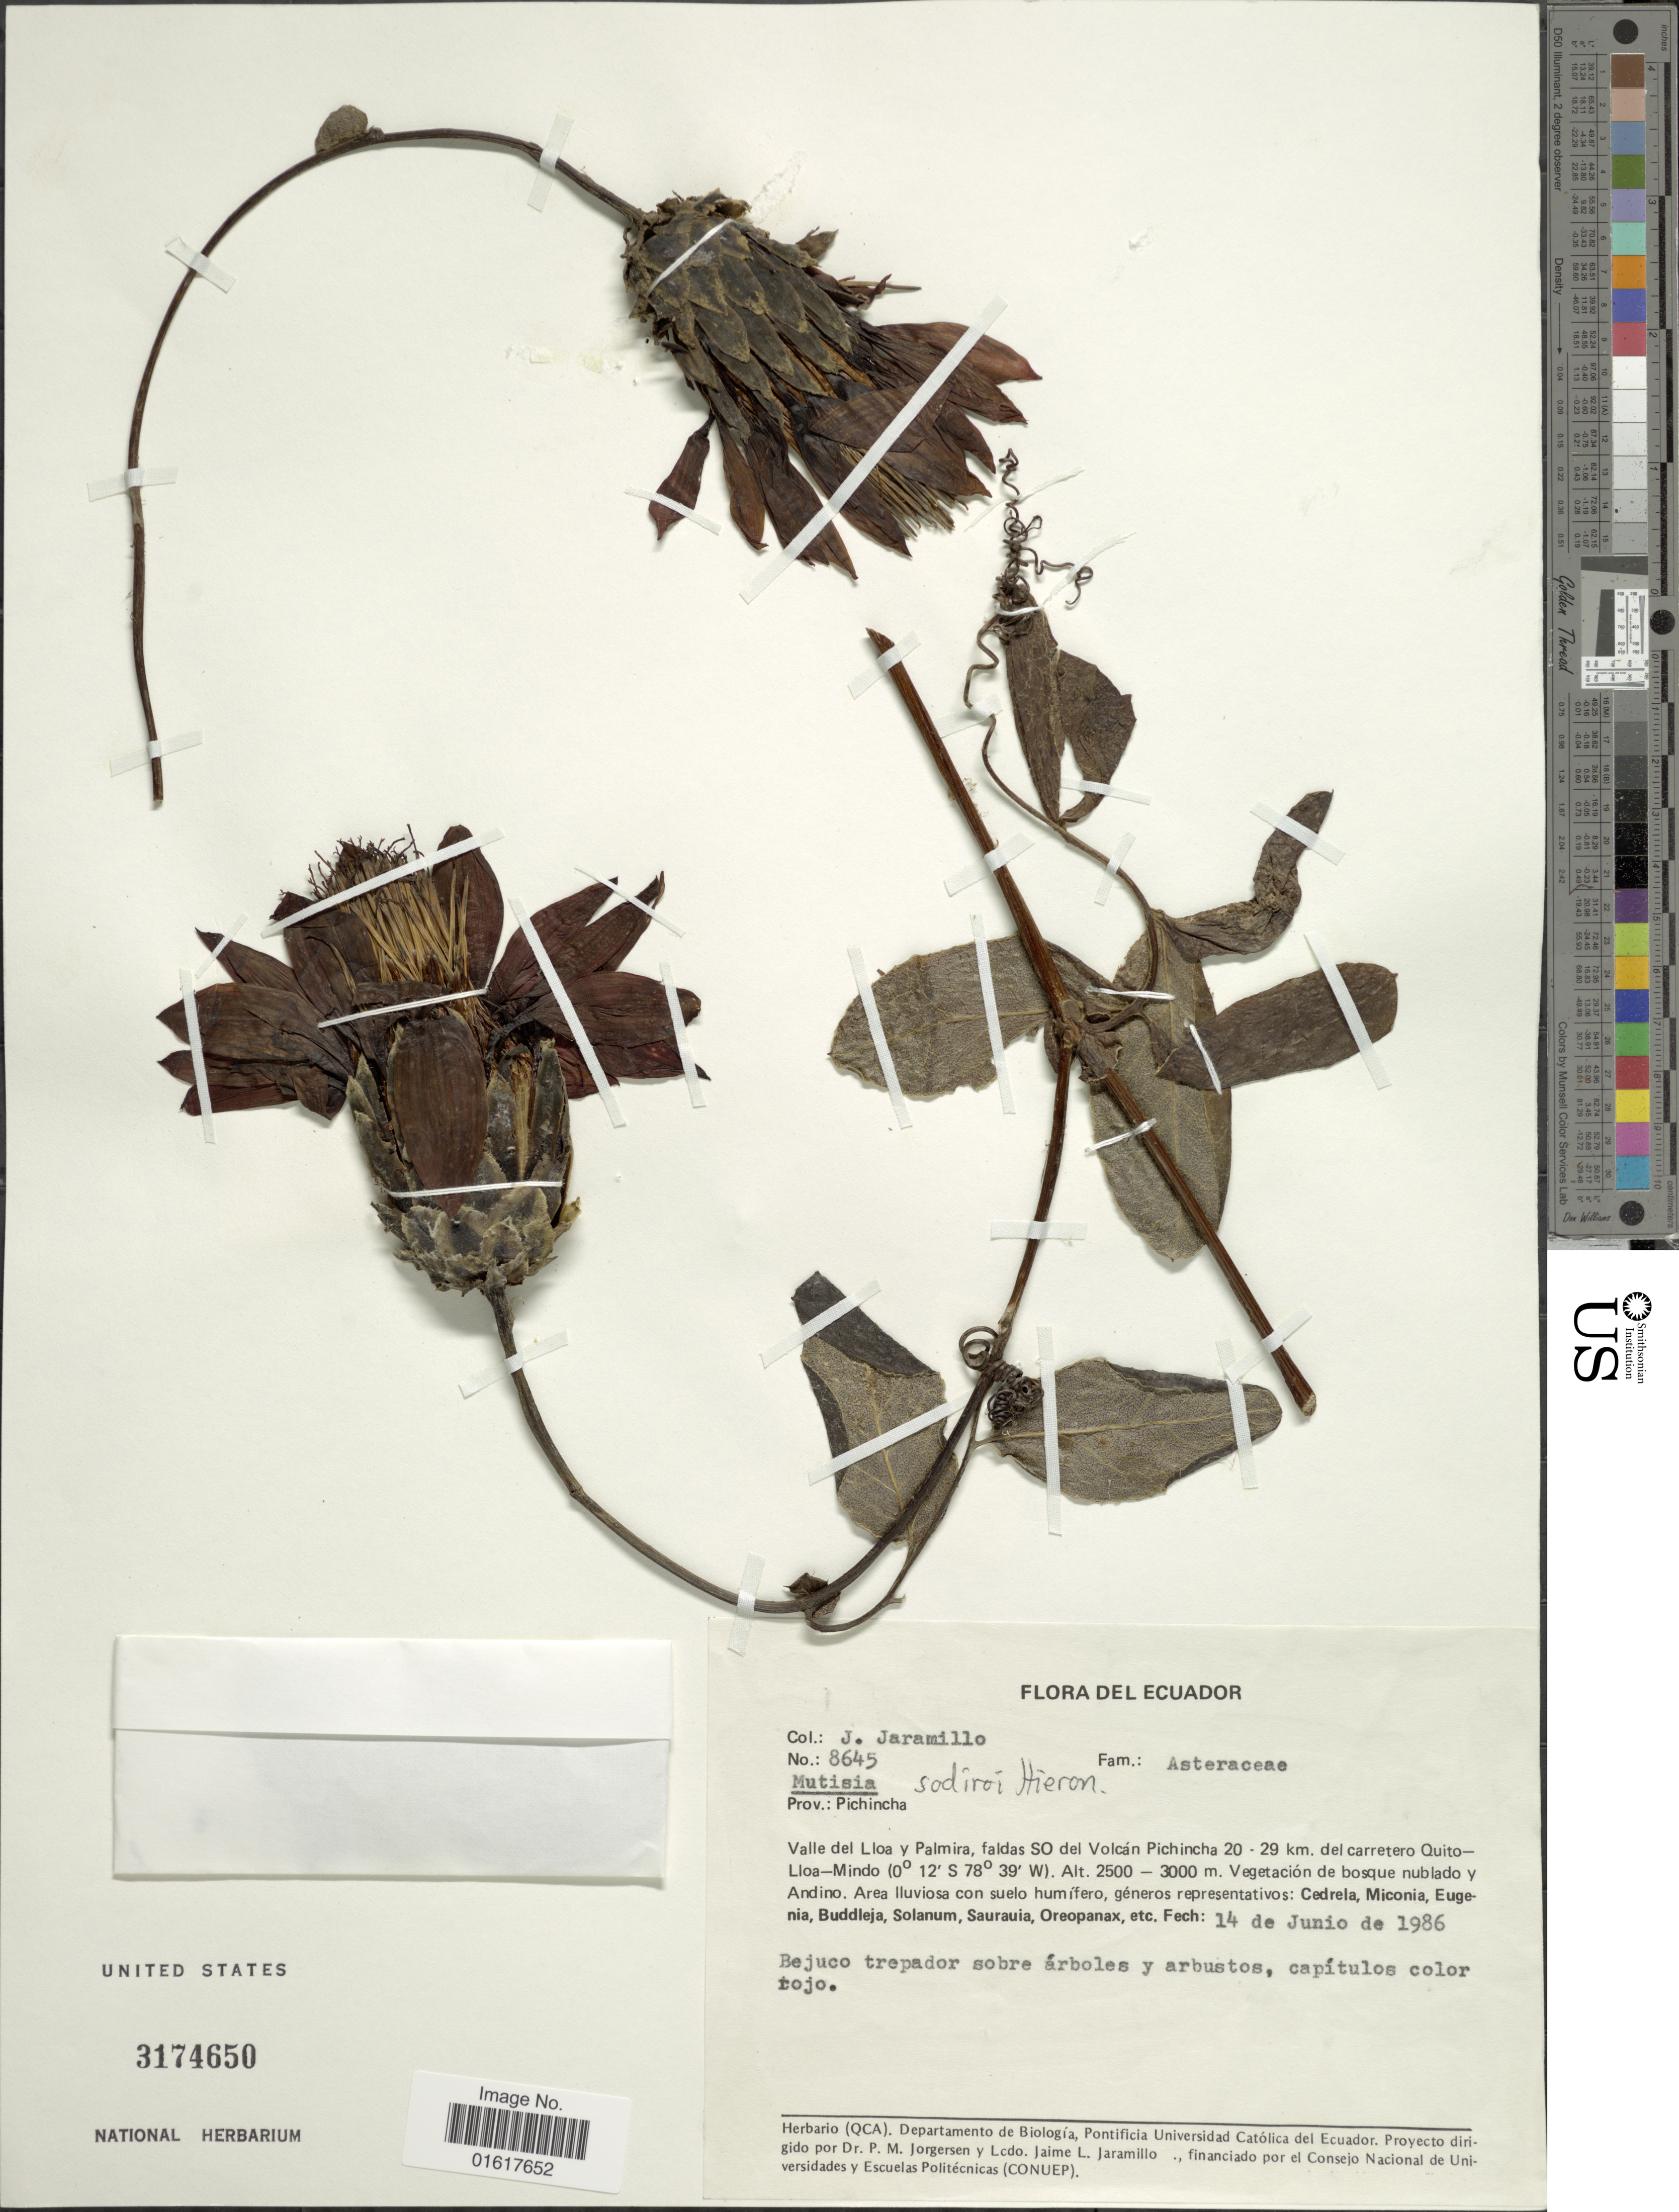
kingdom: Plantae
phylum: Tracheophyta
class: Magnoliopsida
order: Asterales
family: Asteraceae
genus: Mutisia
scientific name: Mutisia sodiroi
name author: Hieron.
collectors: J. Jaramillo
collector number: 8645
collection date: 1986-06-14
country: Ecuador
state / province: Pichincha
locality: Valle del Lloa y Palmira, faldas SO del Volcán Pichincha 20 - 29 km. del carretero Quito-Lloa-Mindo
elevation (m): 2500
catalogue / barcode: US 3174650